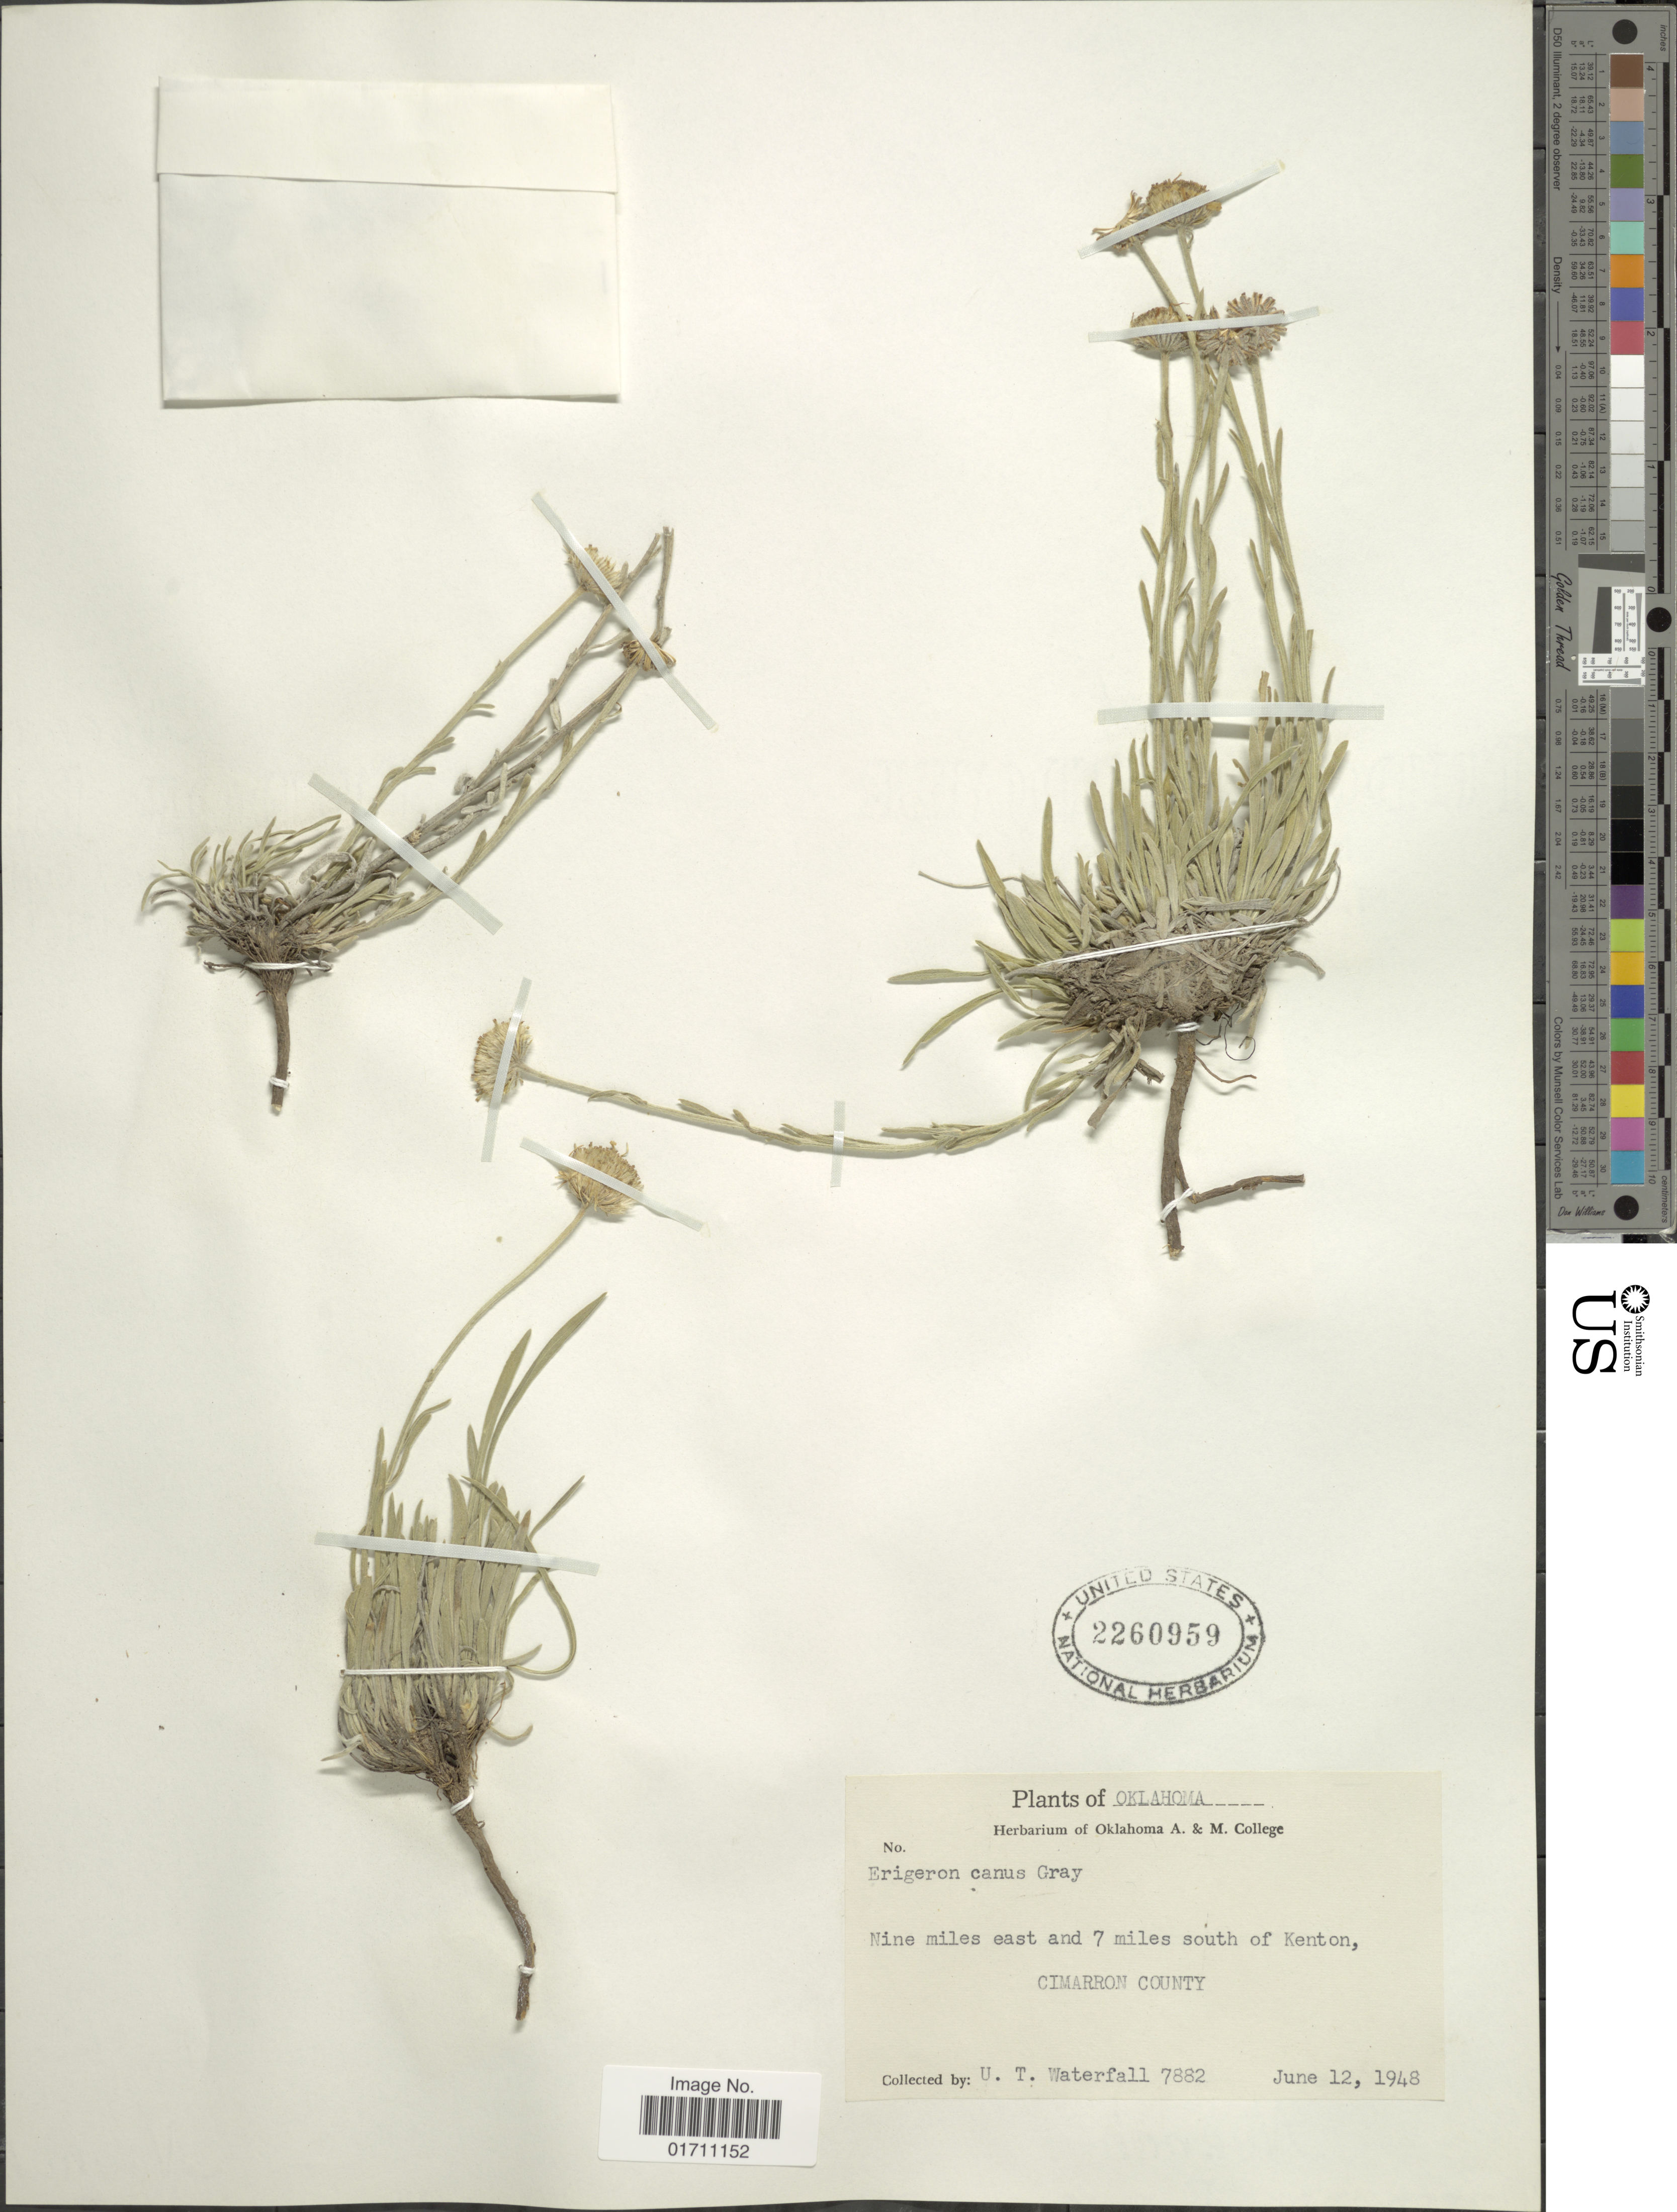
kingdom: Plantae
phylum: Tracheophyta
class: Magnoliopsida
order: Asterales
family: Asteraceae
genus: Erigeron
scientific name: Erigeron canus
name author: A. Gray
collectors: U. T. Waterfall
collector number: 7882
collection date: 1948-06-12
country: United States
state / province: Oklahoma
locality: Nine miles east and 7 miles south of kenton, Cimarron County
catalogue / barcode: US 2260959